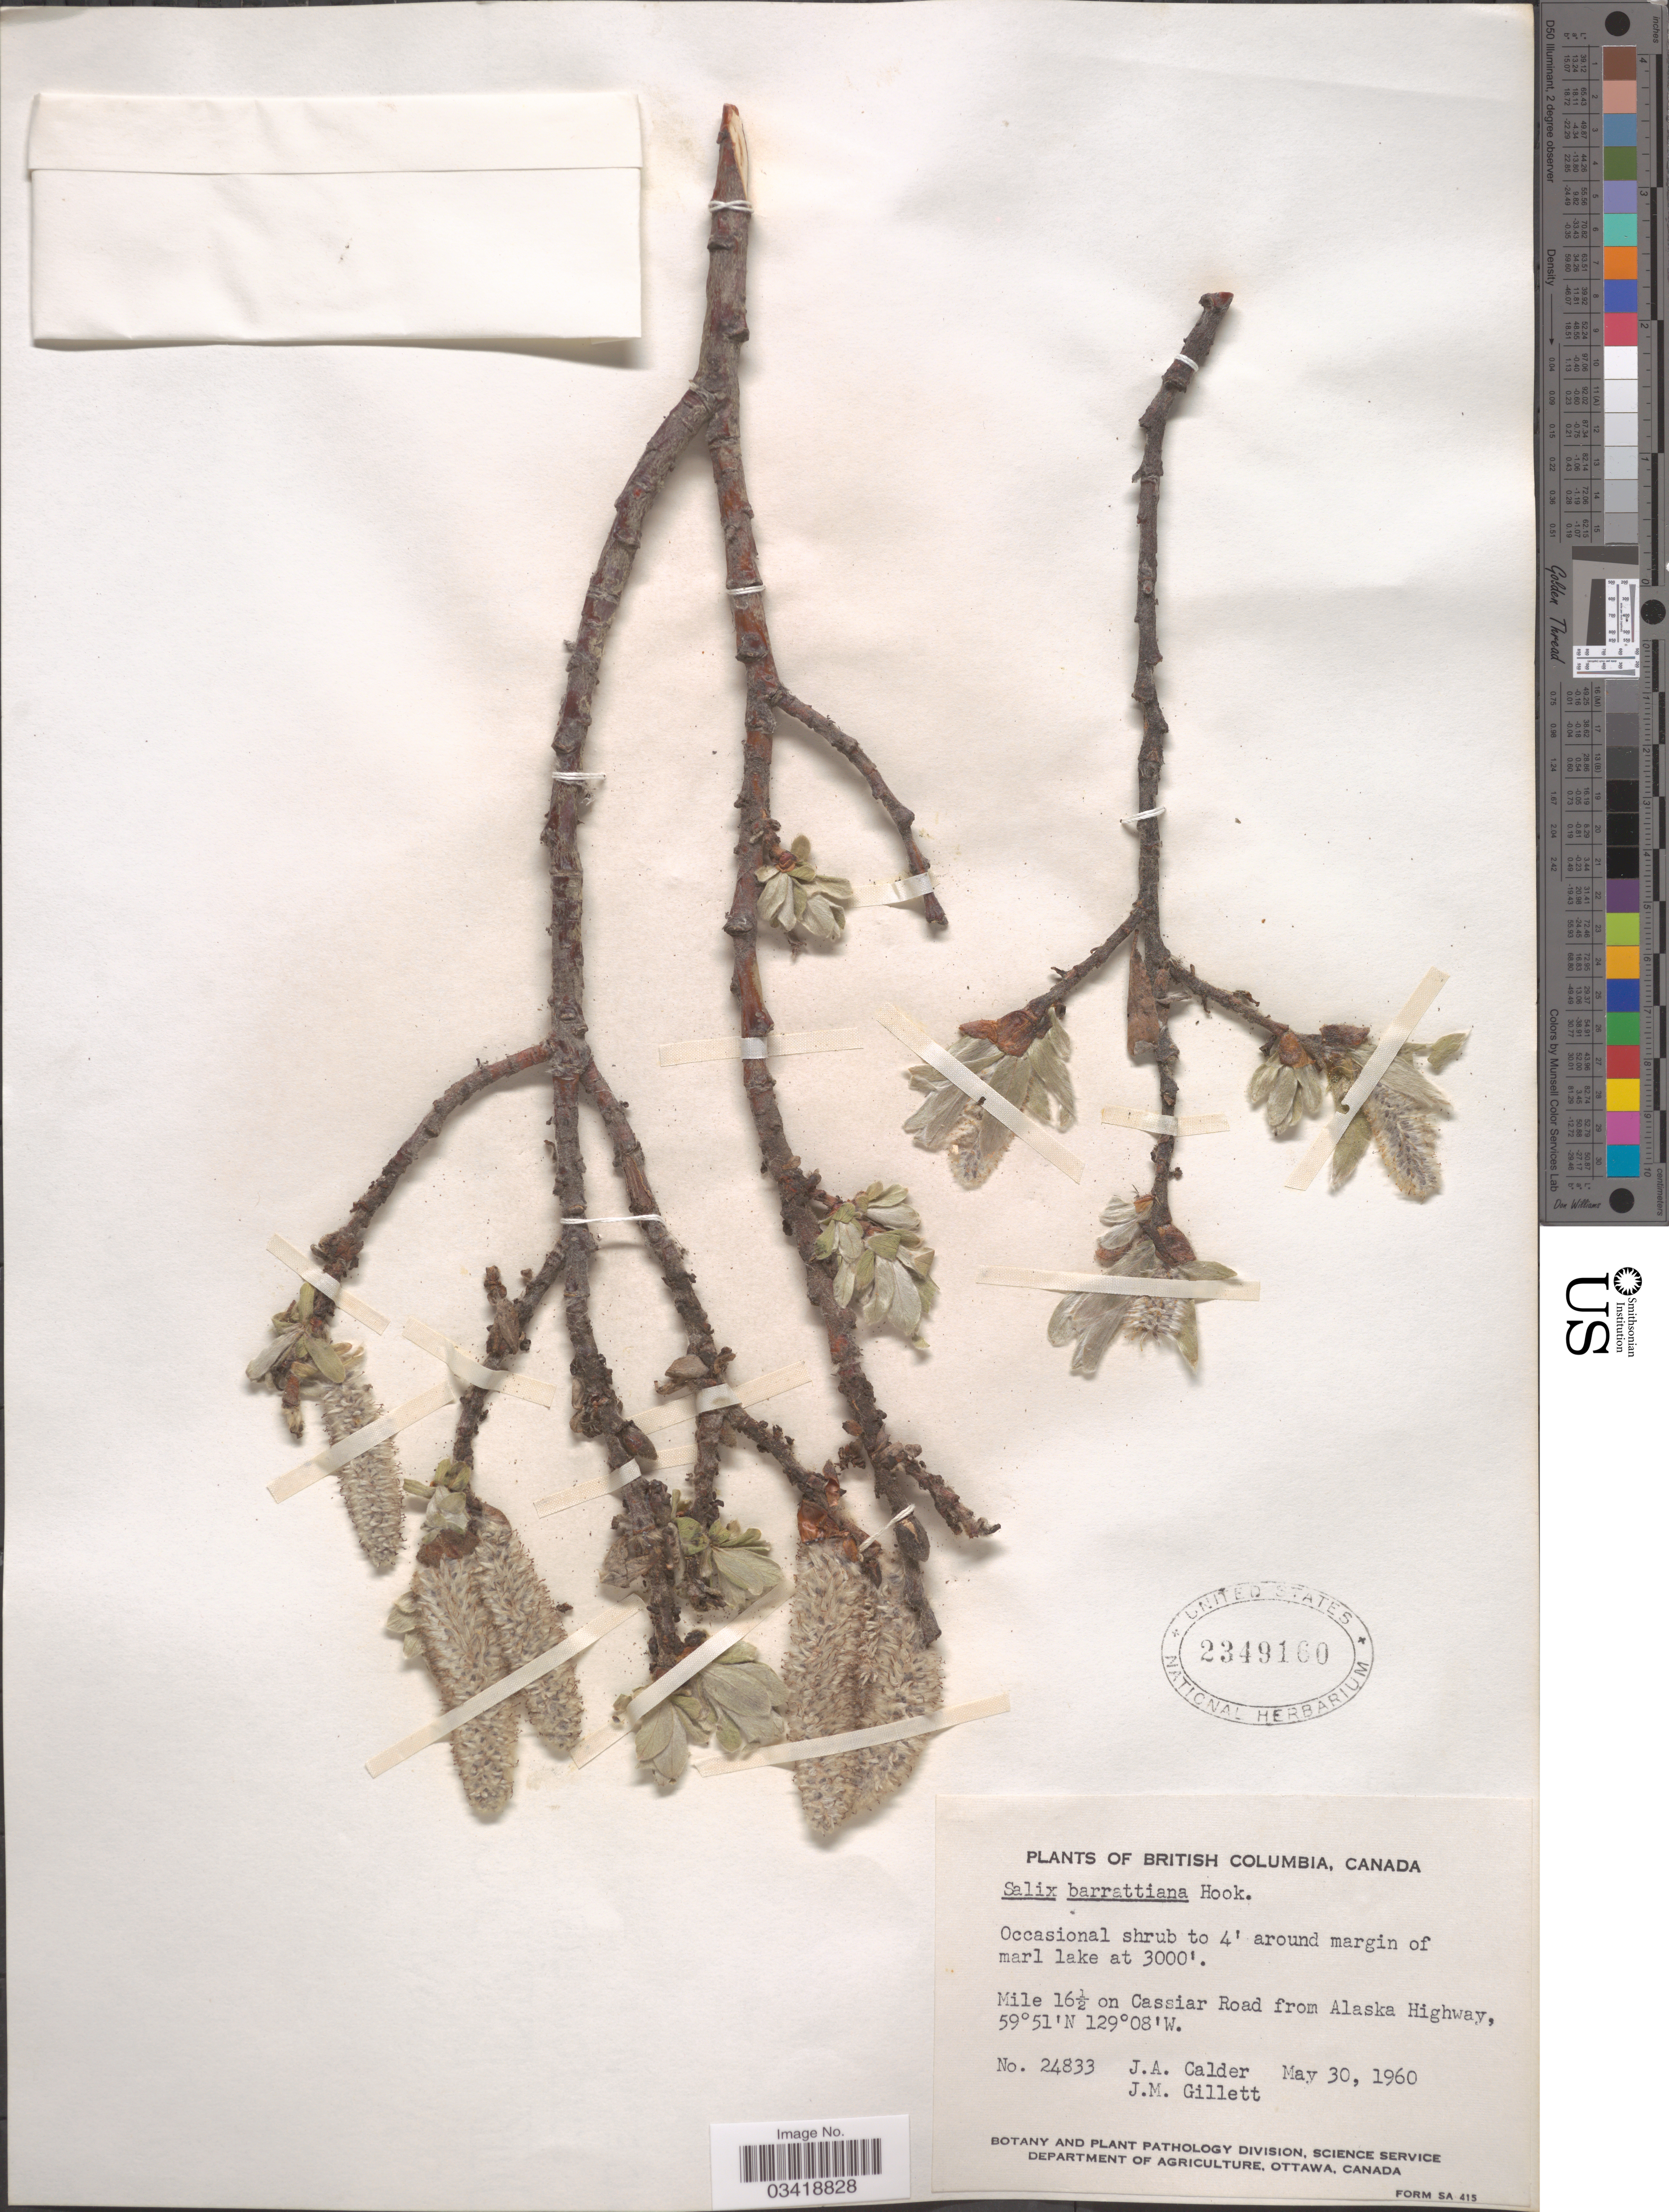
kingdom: Plantae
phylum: Tracheophyta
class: Magnoliopsida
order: Malpighiales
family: Salicaceae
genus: Salix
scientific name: Salix barrattiana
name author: Hook.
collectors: J. A. Calder & J. M. Gillett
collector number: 24833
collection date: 1960-05-30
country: Canada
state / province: British Columbia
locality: Mile 16½ on Cassiar Road from Alaska Highway.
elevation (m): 914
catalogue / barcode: US 2349160